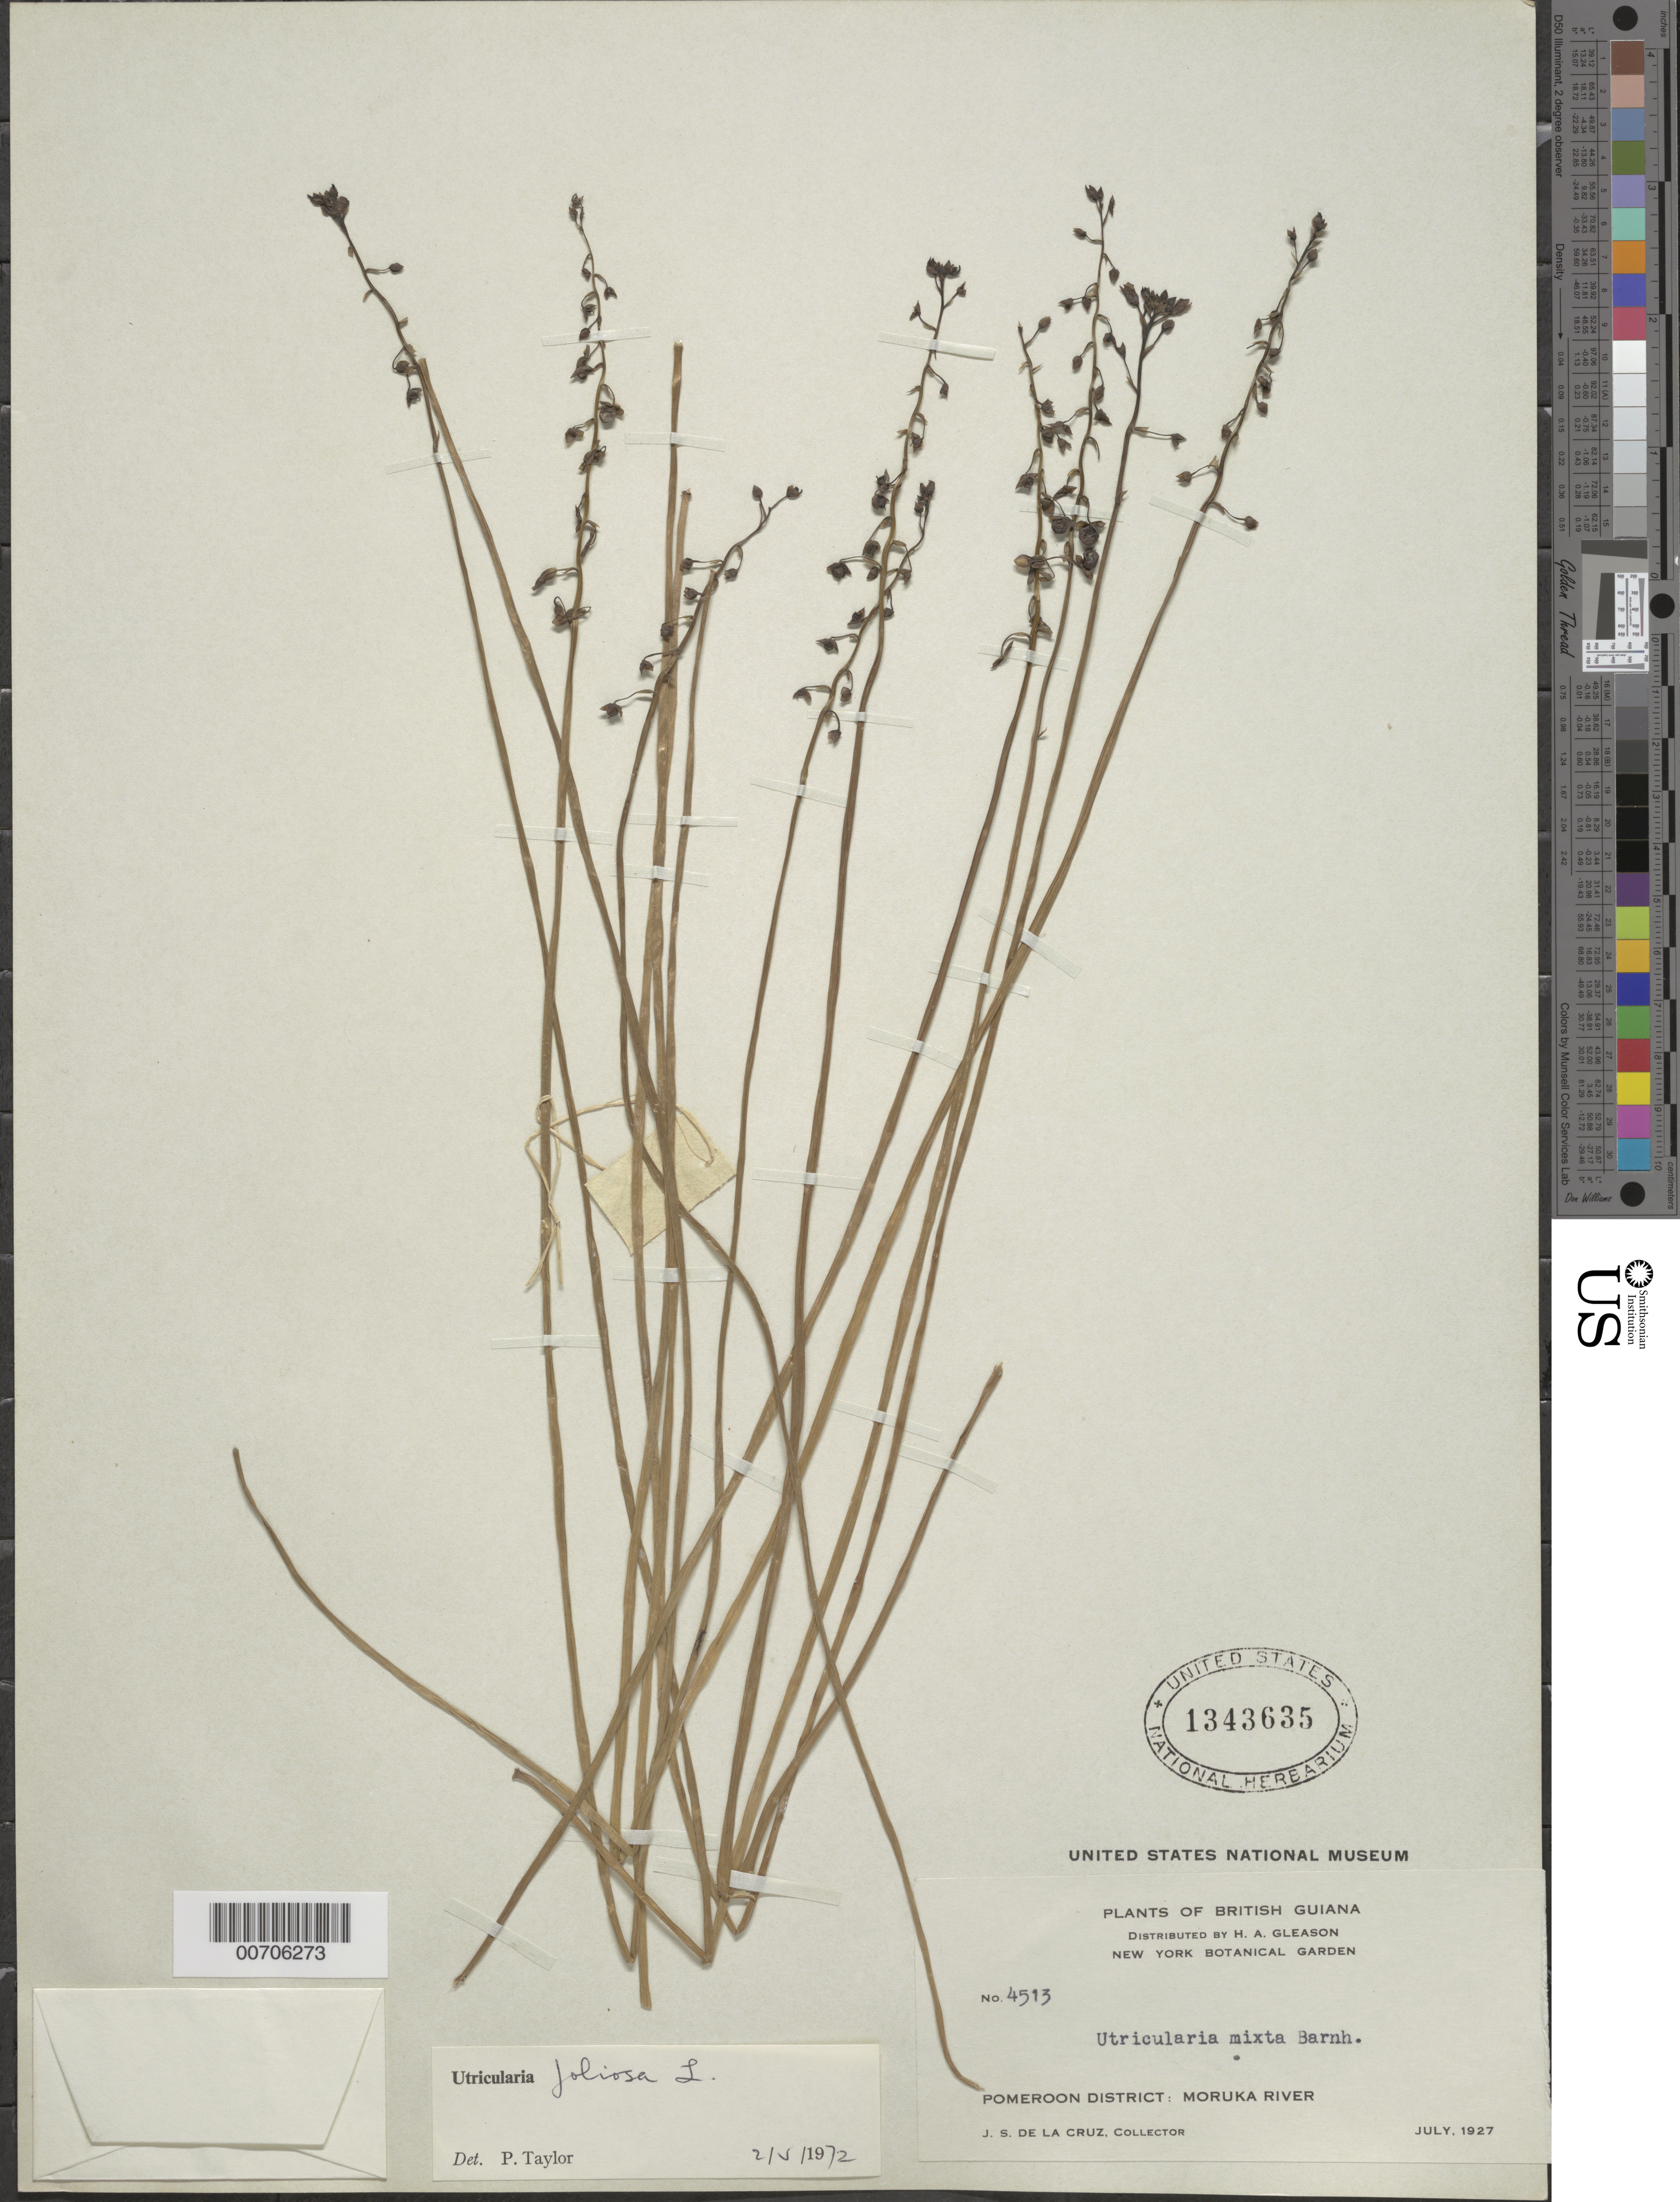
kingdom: Plantae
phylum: Tracheophyta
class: Magnoliopsida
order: Lamiales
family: Lentibulariaceae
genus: Utricularia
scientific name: Utricularia foliosa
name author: L.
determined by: Taylor, P.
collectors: J. S. de la Cruz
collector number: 4513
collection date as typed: Jul-27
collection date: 1927-07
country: Guyana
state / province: Barima-Waini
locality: Moruka R., Pomeroon Dist.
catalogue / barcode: US 1343635